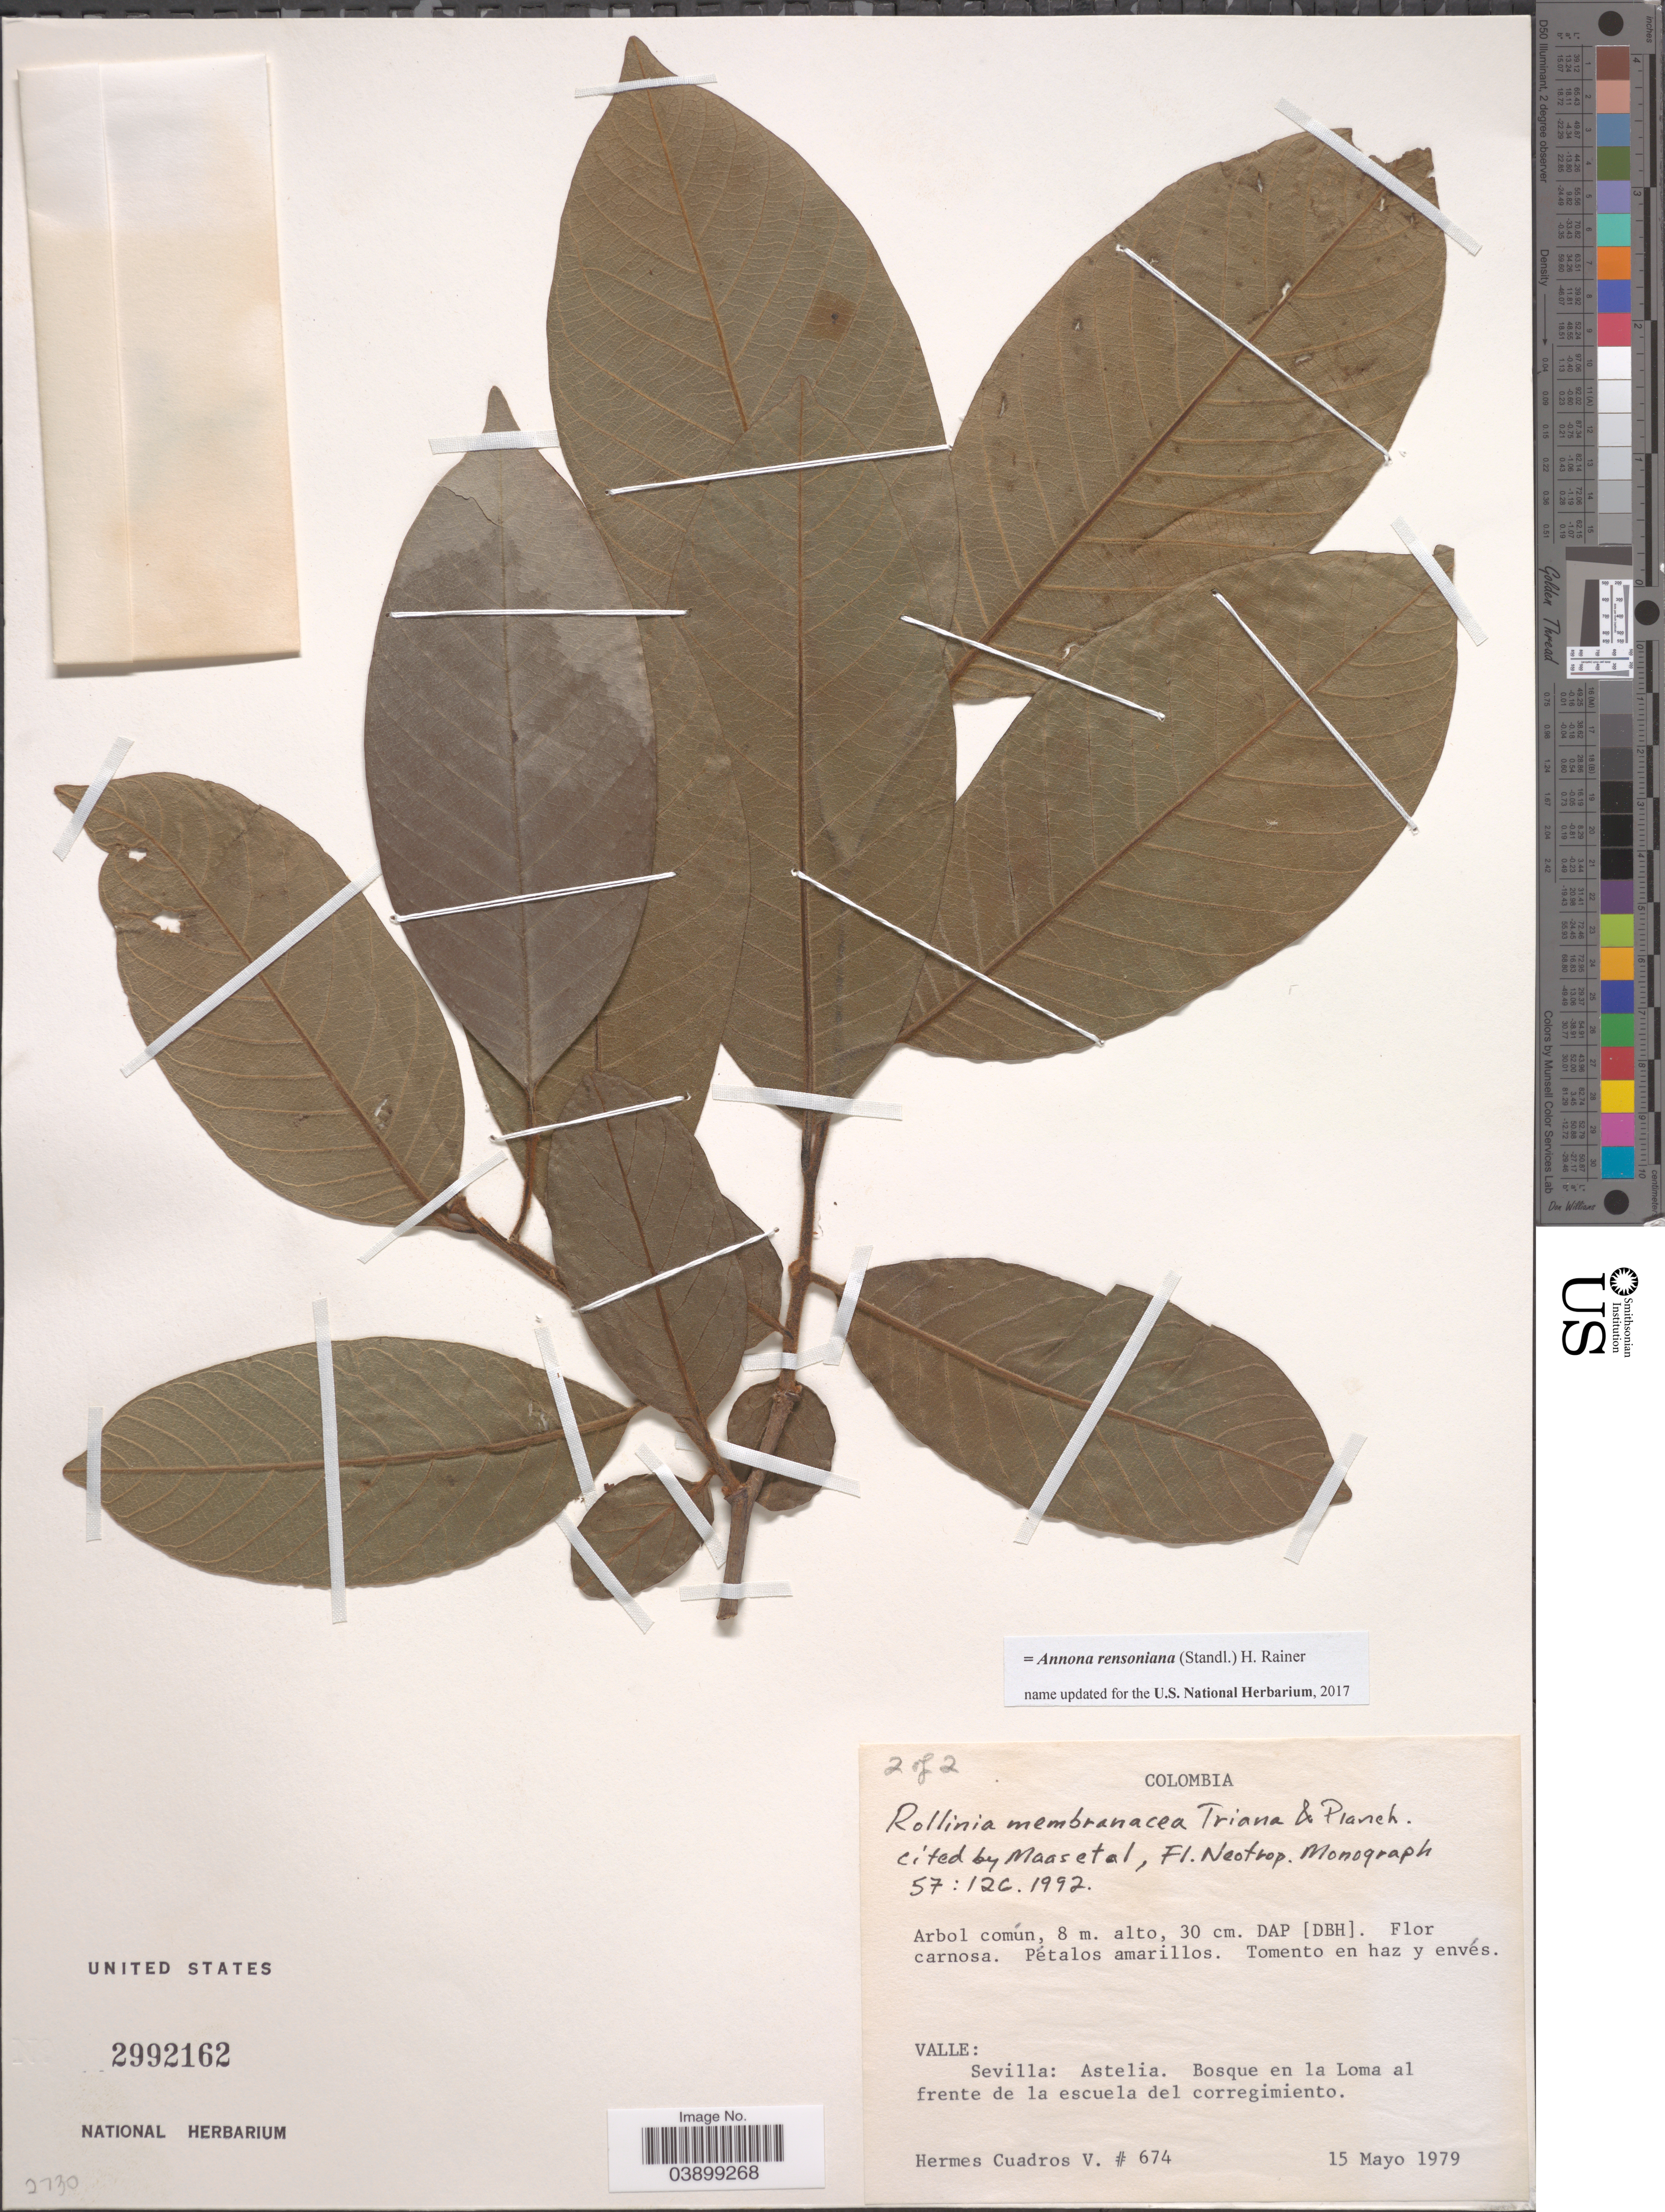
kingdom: Plantae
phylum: Tracheophyta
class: Magnoliopsida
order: Magnoliales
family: Annonaceae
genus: Annona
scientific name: Annona rensoniana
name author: (Standl.) H. Rainer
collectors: H. Cuadros V.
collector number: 674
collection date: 1979-05-15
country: Colombia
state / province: Valle del Cauca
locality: Valle: Sevilla: Astelia. Bosque en la Loma al frente de la escuela del corregimiento.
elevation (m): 8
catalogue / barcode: US 2992162